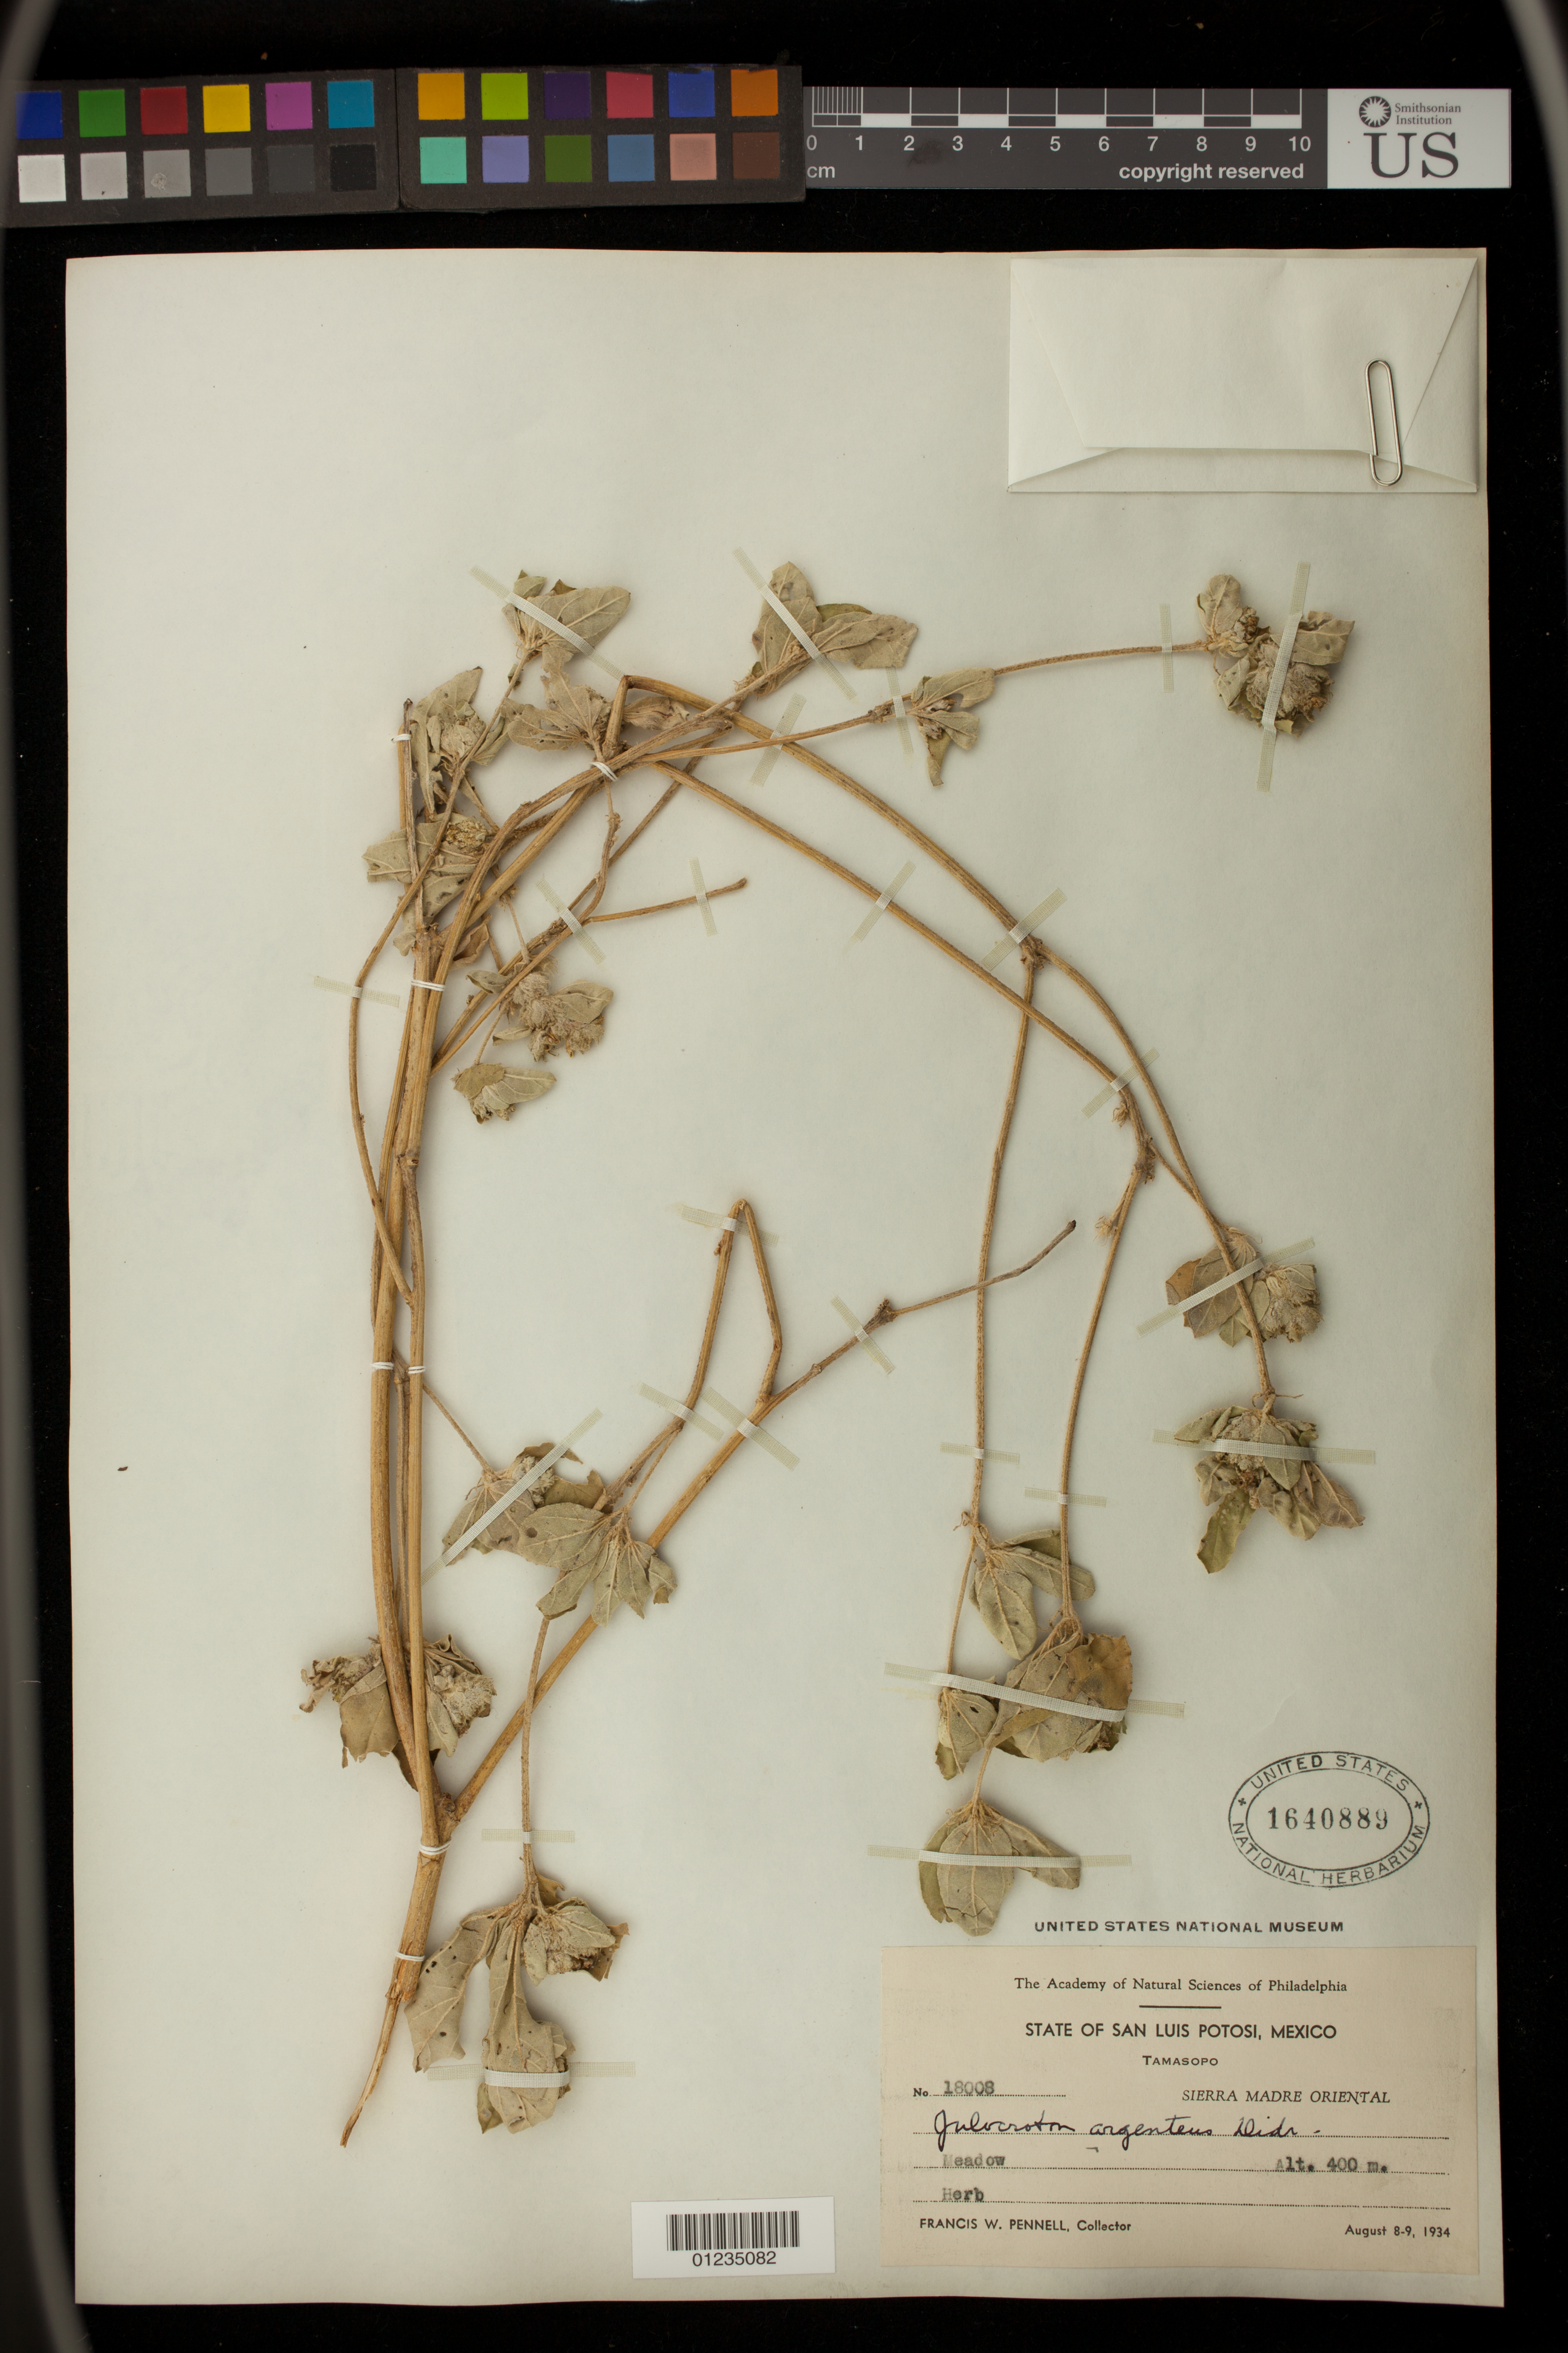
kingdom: Plantae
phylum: Tracheophyta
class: Magnoliopsida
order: Malpighiales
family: Euphorbiaceae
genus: Julocroton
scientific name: Julocroton argenteus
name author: (L.) Didr.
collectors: F. W. Pennell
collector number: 18008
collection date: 1934-08-08/1934-08-09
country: Mexico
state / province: San Luis Potosi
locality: Tamasopo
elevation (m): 400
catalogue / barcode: US 1640889